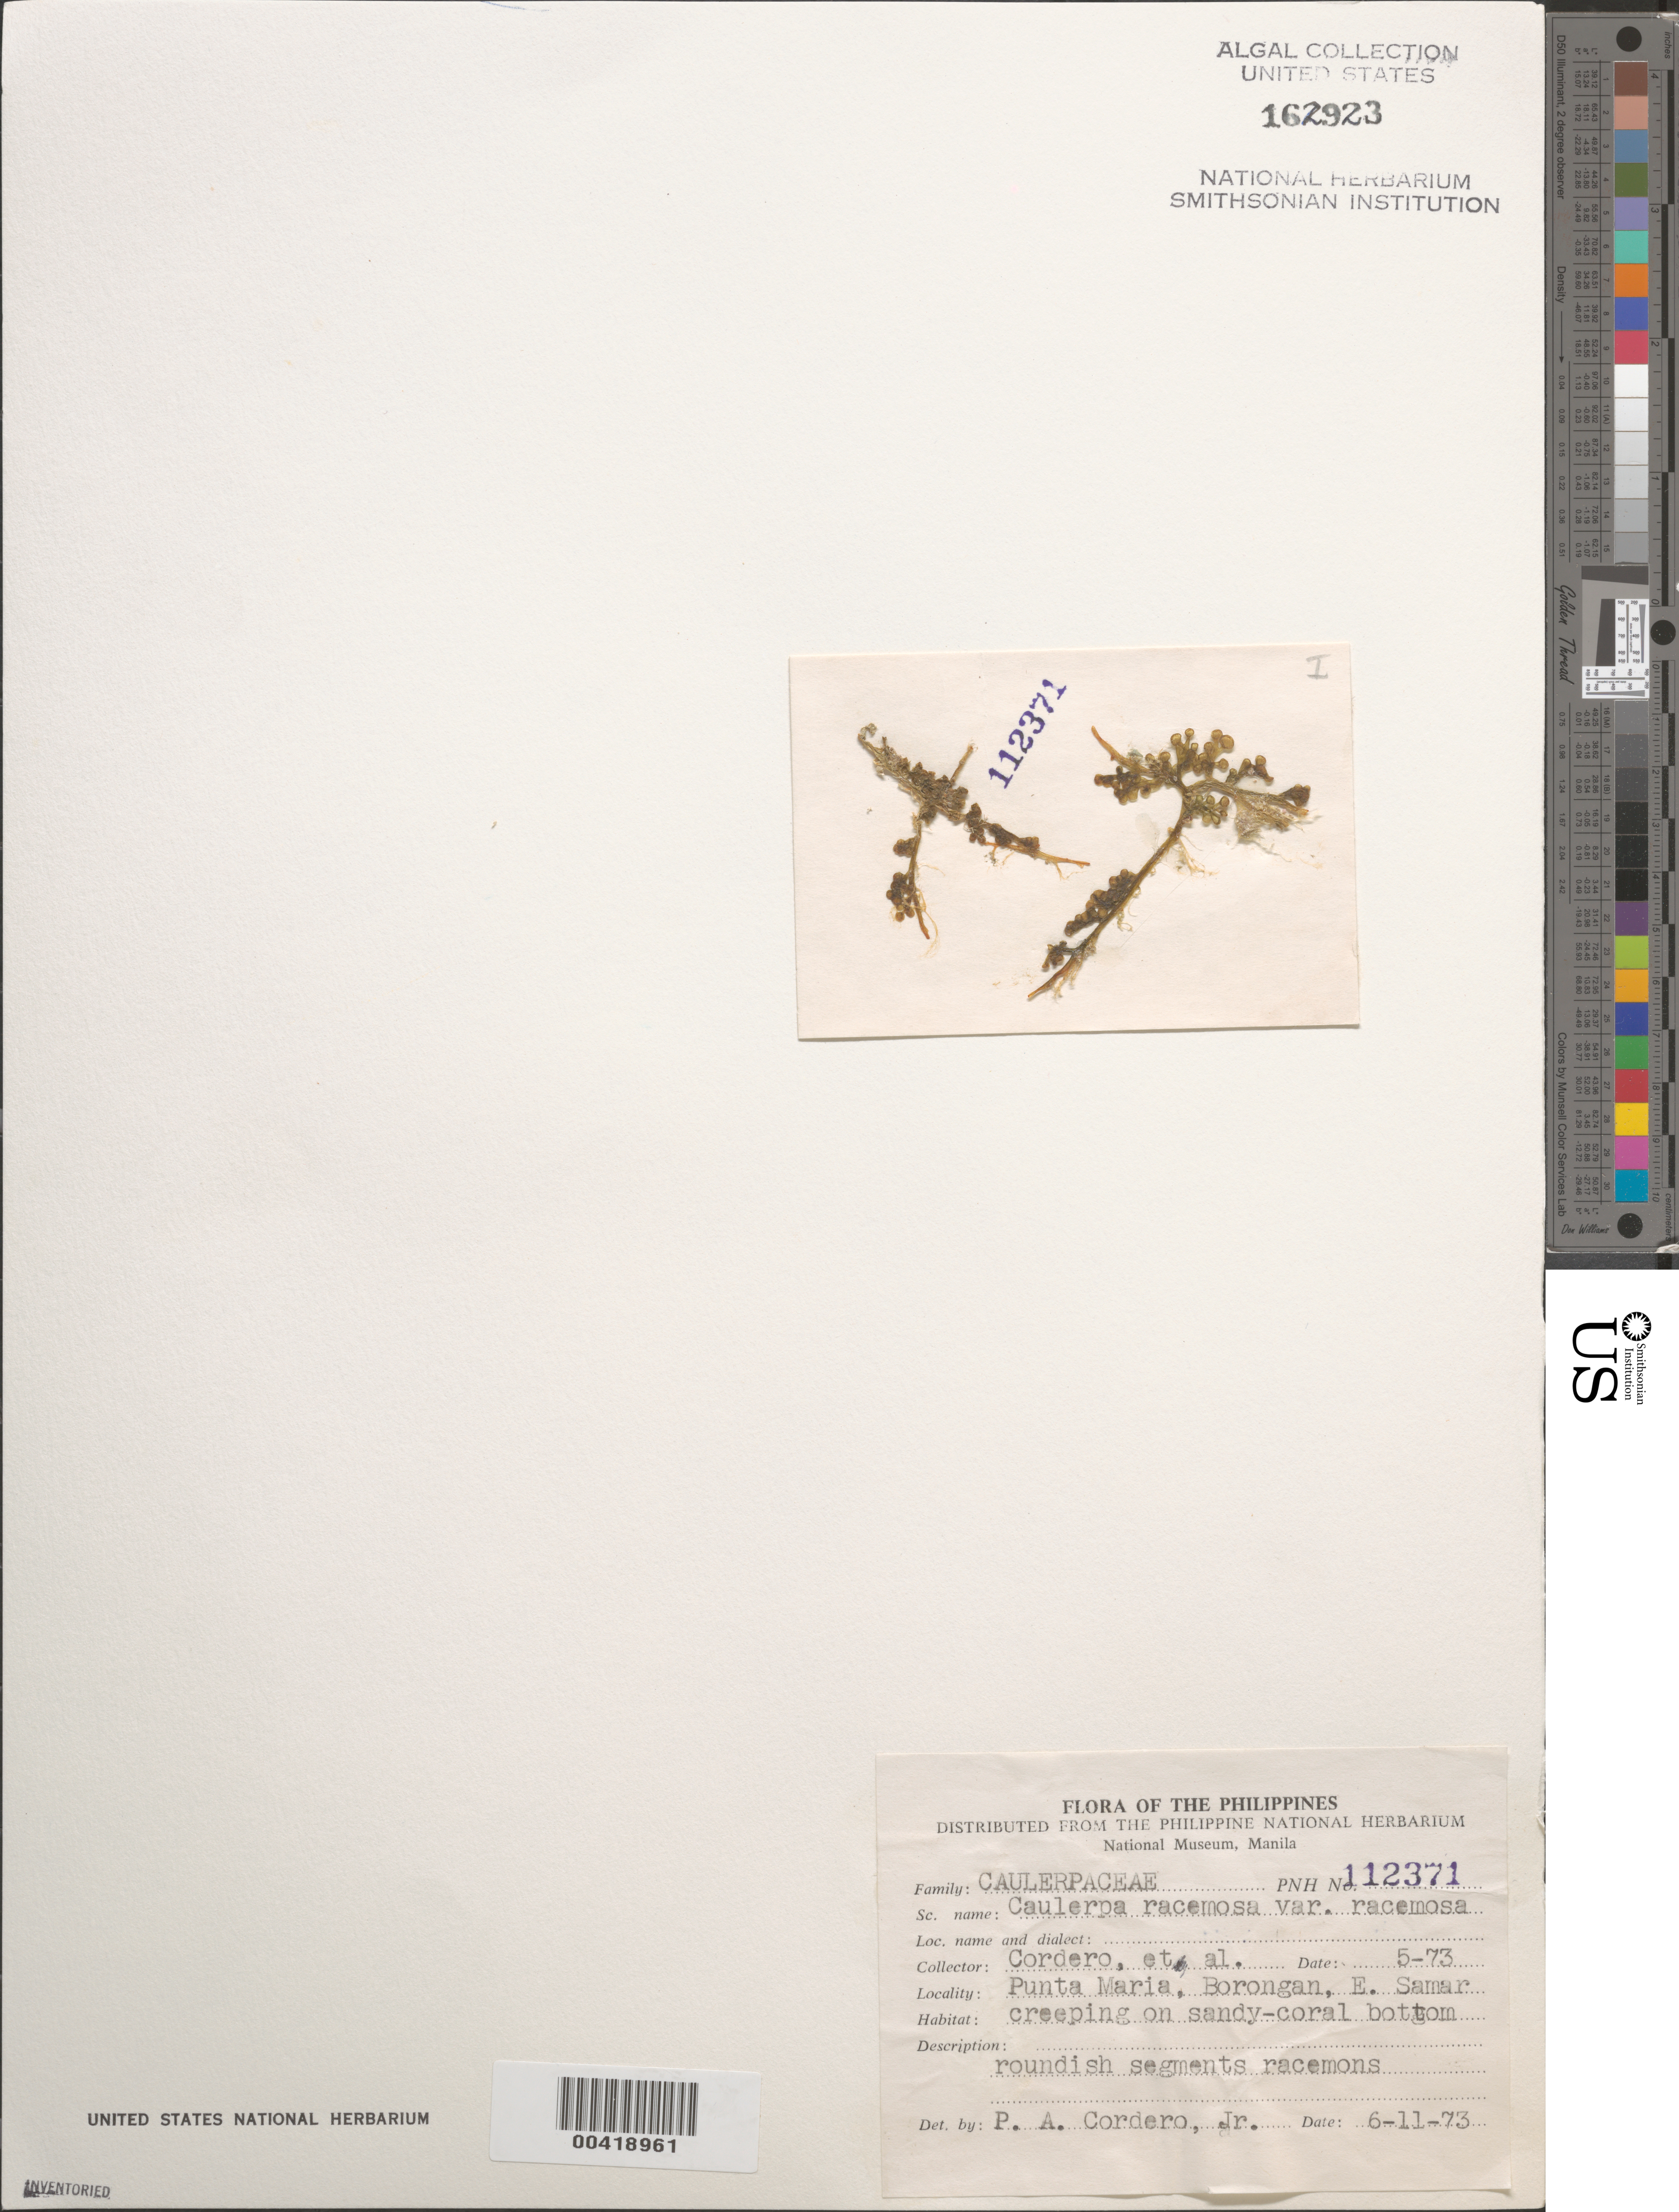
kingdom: Plantae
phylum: Chlorophyta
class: Ulvophyceae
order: Bryopsidales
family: Caulerpaceae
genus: Caulerpa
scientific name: Caulerpa racemosa var. racemosa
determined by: Cordero, P. A., Jr.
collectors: P. A. Cordero et al.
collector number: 112371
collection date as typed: May 1973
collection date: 1973-05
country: Philippines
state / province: Eastern Visayas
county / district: Eastern Samar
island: Samar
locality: Punta Maria, Borongan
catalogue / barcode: US 162923